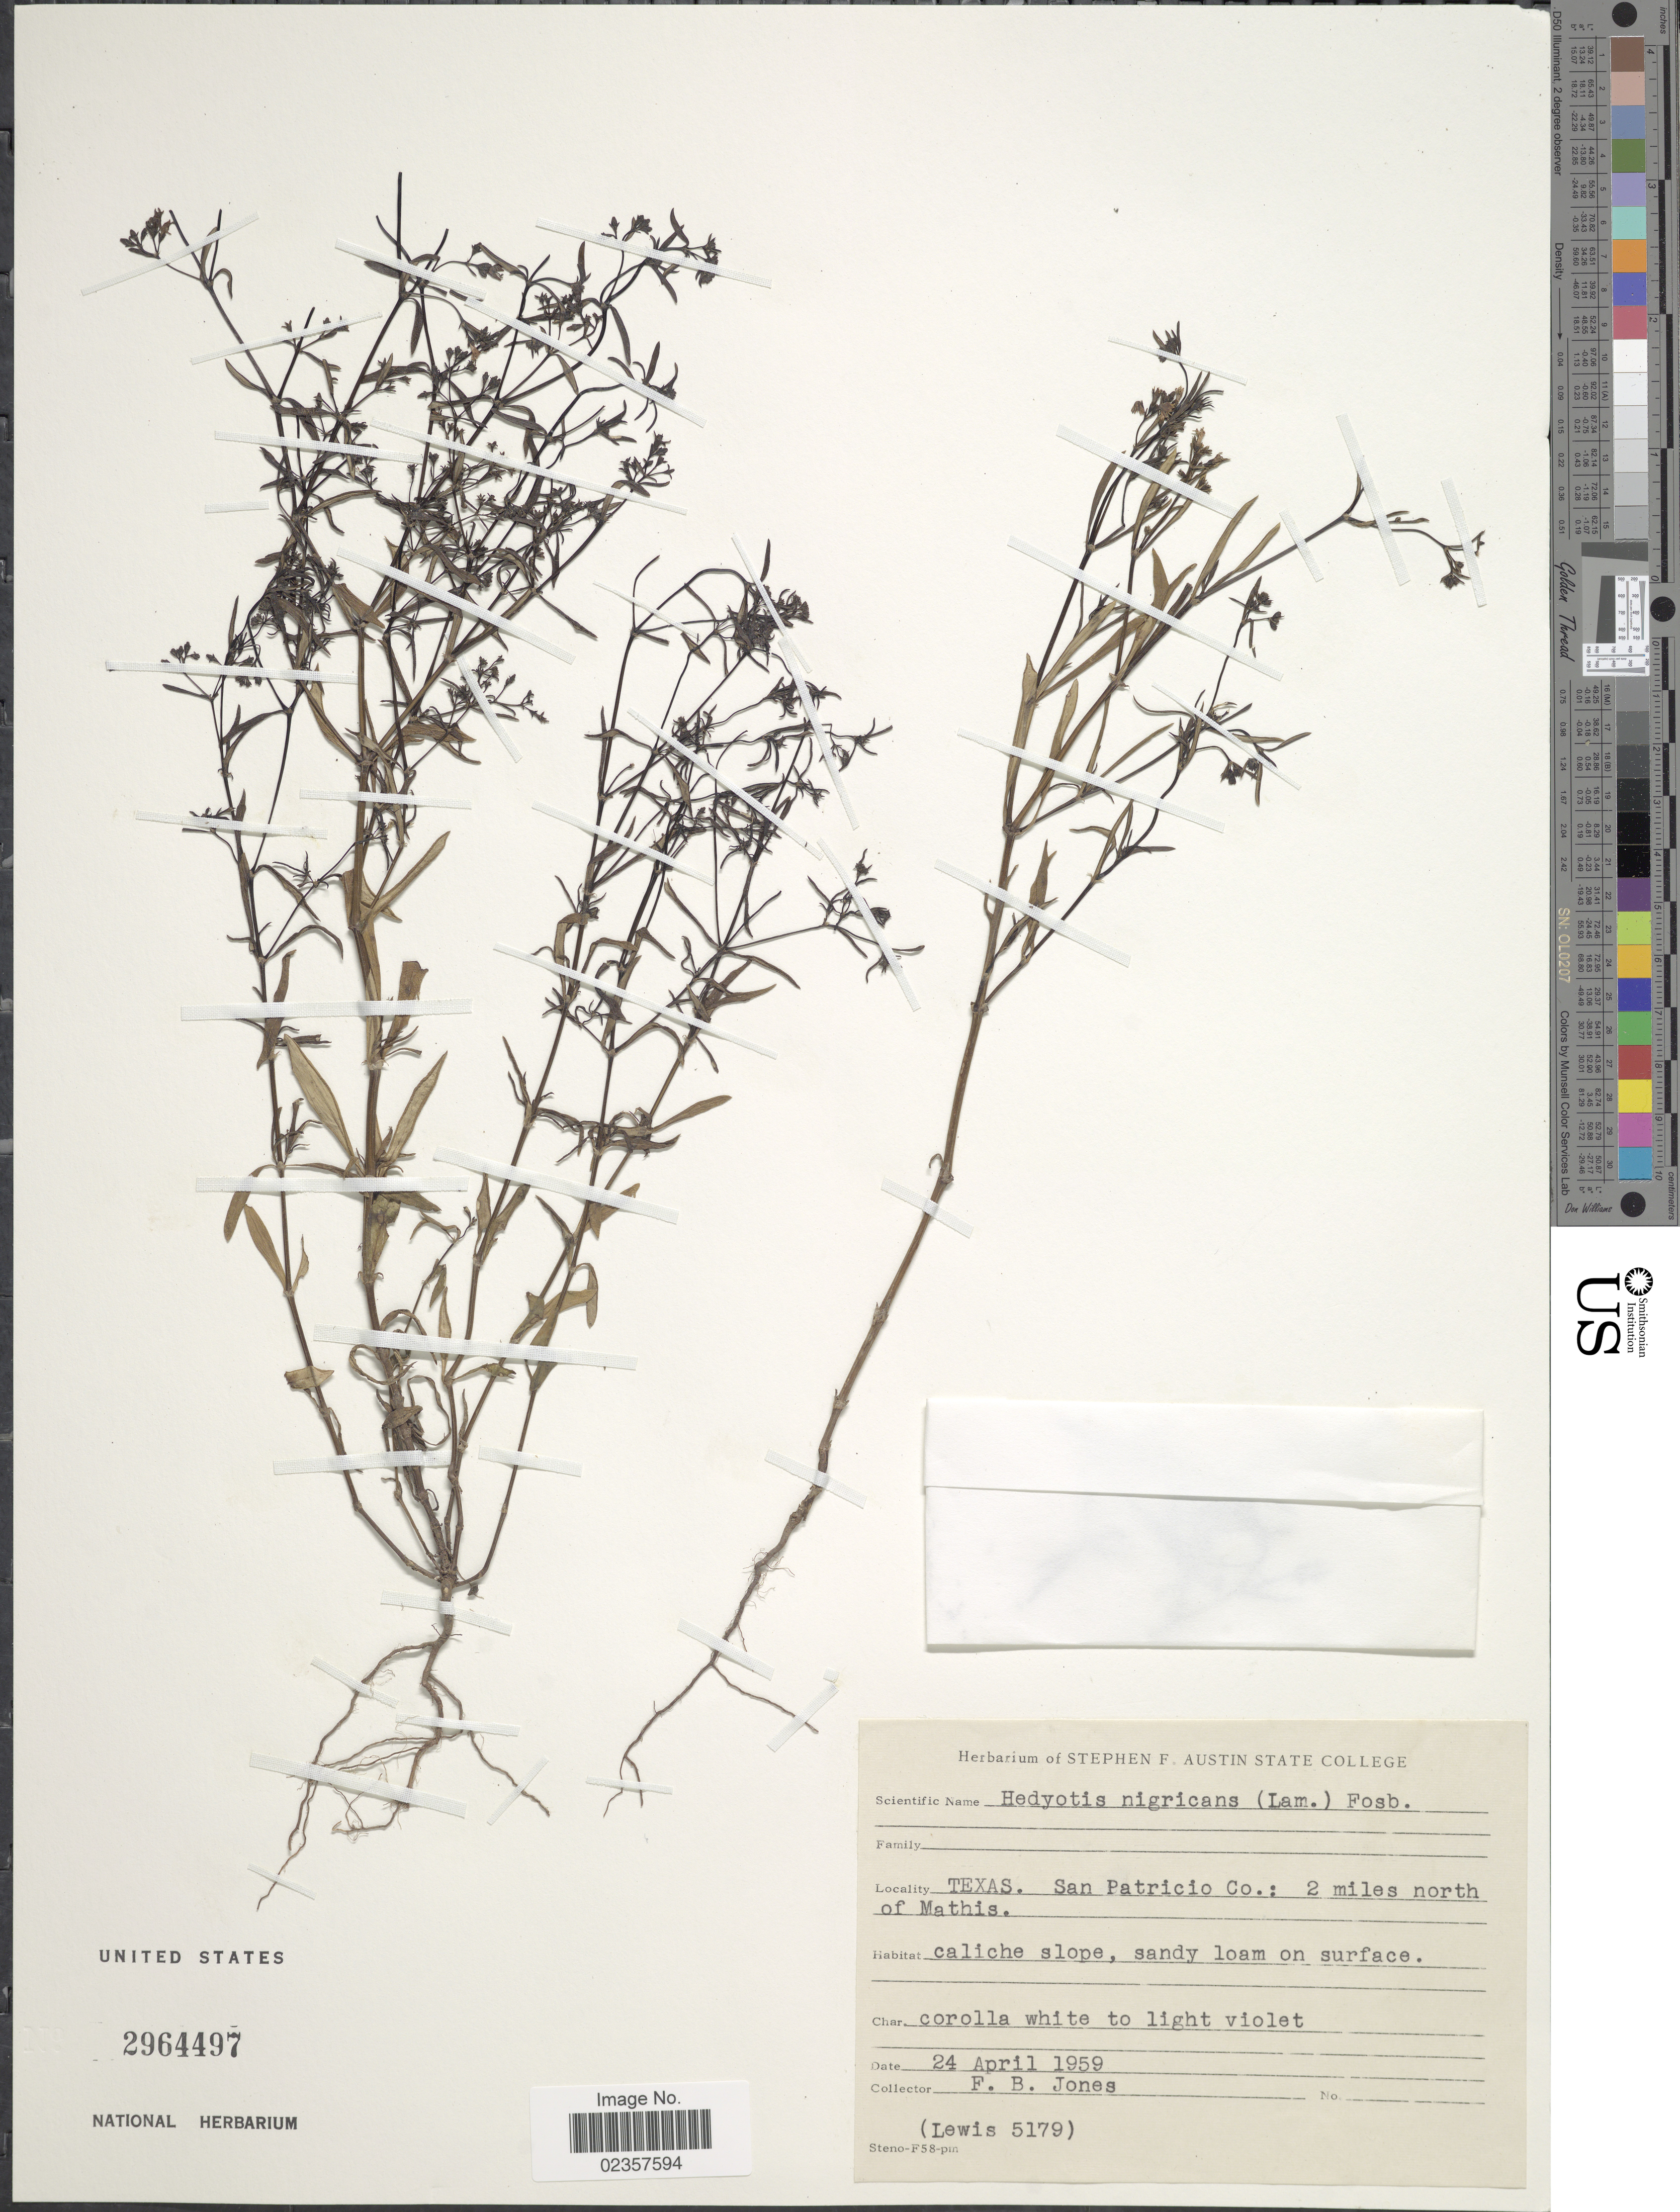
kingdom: Plantae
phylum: Tracheophyta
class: Magnoliopsida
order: Gentianales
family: Rubiaceae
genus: Houstonia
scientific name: Houstonia nigricans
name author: (Lam.) Fernald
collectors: F. B. Jones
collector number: Lewis 5179?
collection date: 1959-04-24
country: United States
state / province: Texas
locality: San Patricio Co.: 2 miles north of Mathis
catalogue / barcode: US 2964497